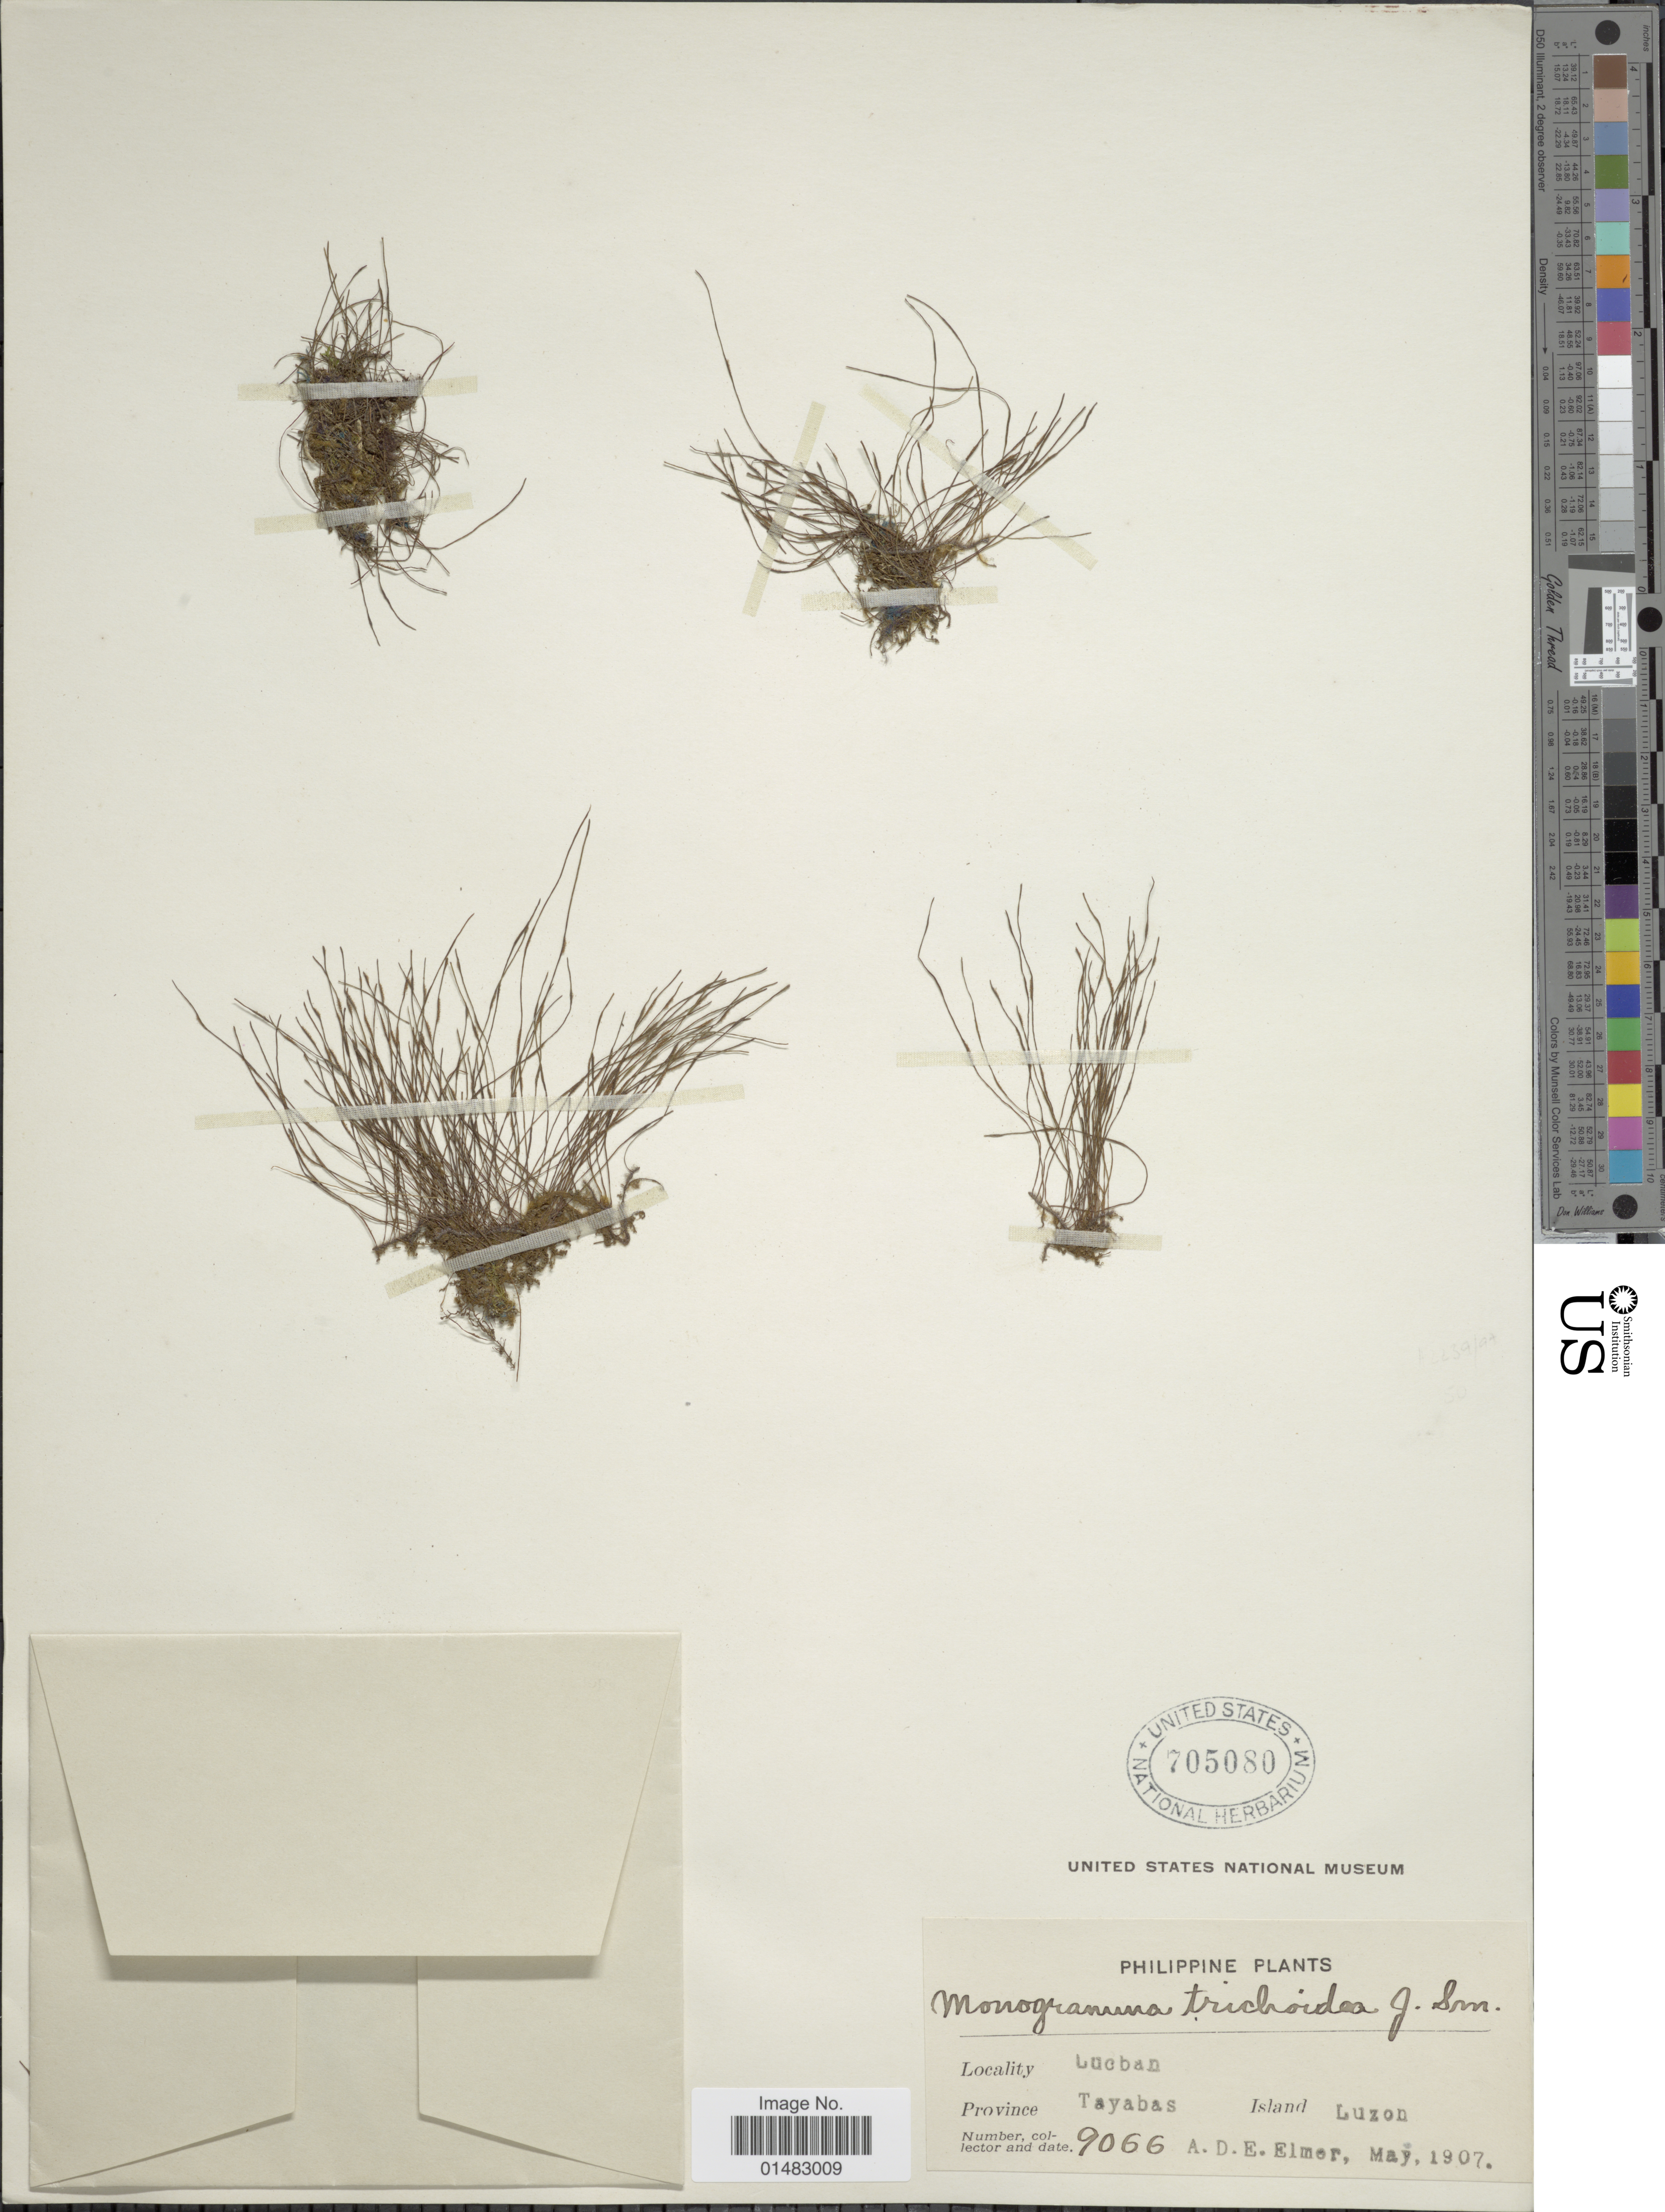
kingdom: Plantae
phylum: Tracheophyta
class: Polypodiopsida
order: Polypodiales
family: Pteridaceae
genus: Monogramma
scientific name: Monogramma trichoidea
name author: (Fée) Hook. & Baker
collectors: A. D. E. Elmer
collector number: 9066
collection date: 1907-05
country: Philippines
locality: Lucban, Tayaban, Luzon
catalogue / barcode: US 705080